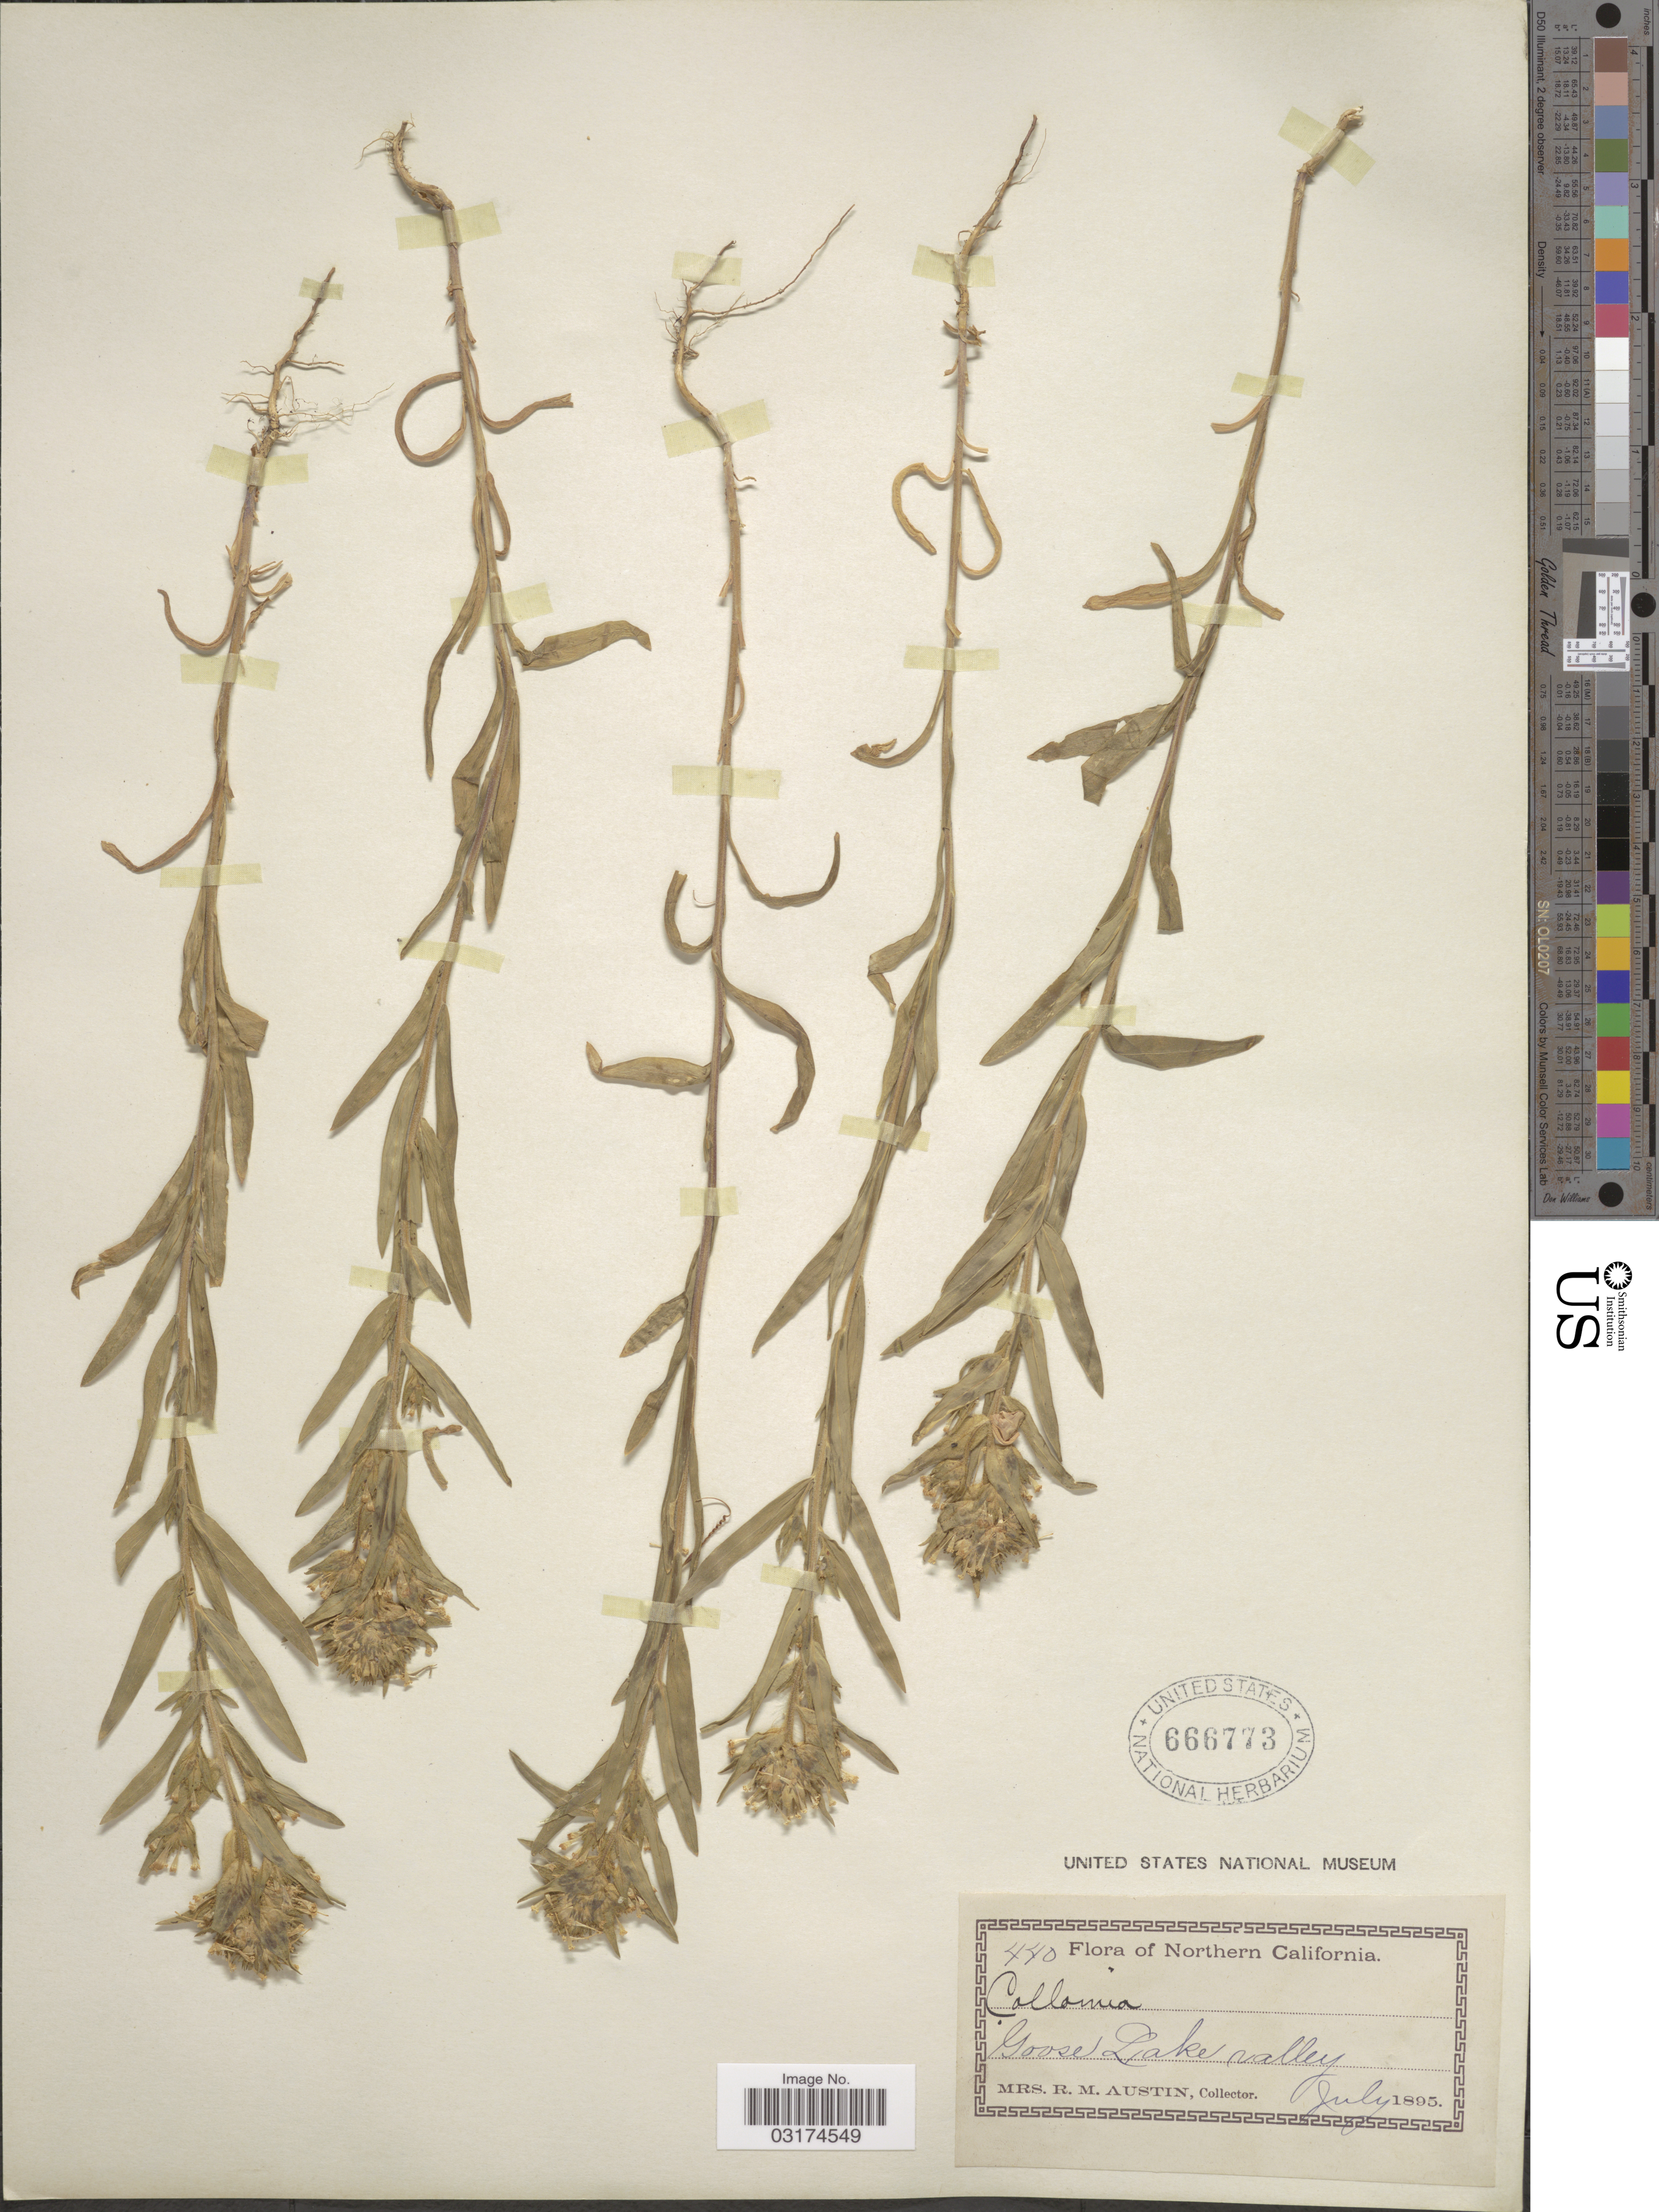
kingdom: Plantae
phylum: Tracheophyta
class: Magnoliopsida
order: Ericales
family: Polemoniaceae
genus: Collomia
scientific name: Collomia linearis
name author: Nutt.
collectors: R. Austin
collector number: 440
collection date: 1895-07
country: United States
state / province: California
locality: Goose Lake valley. Northern California.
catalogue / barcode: US 666773